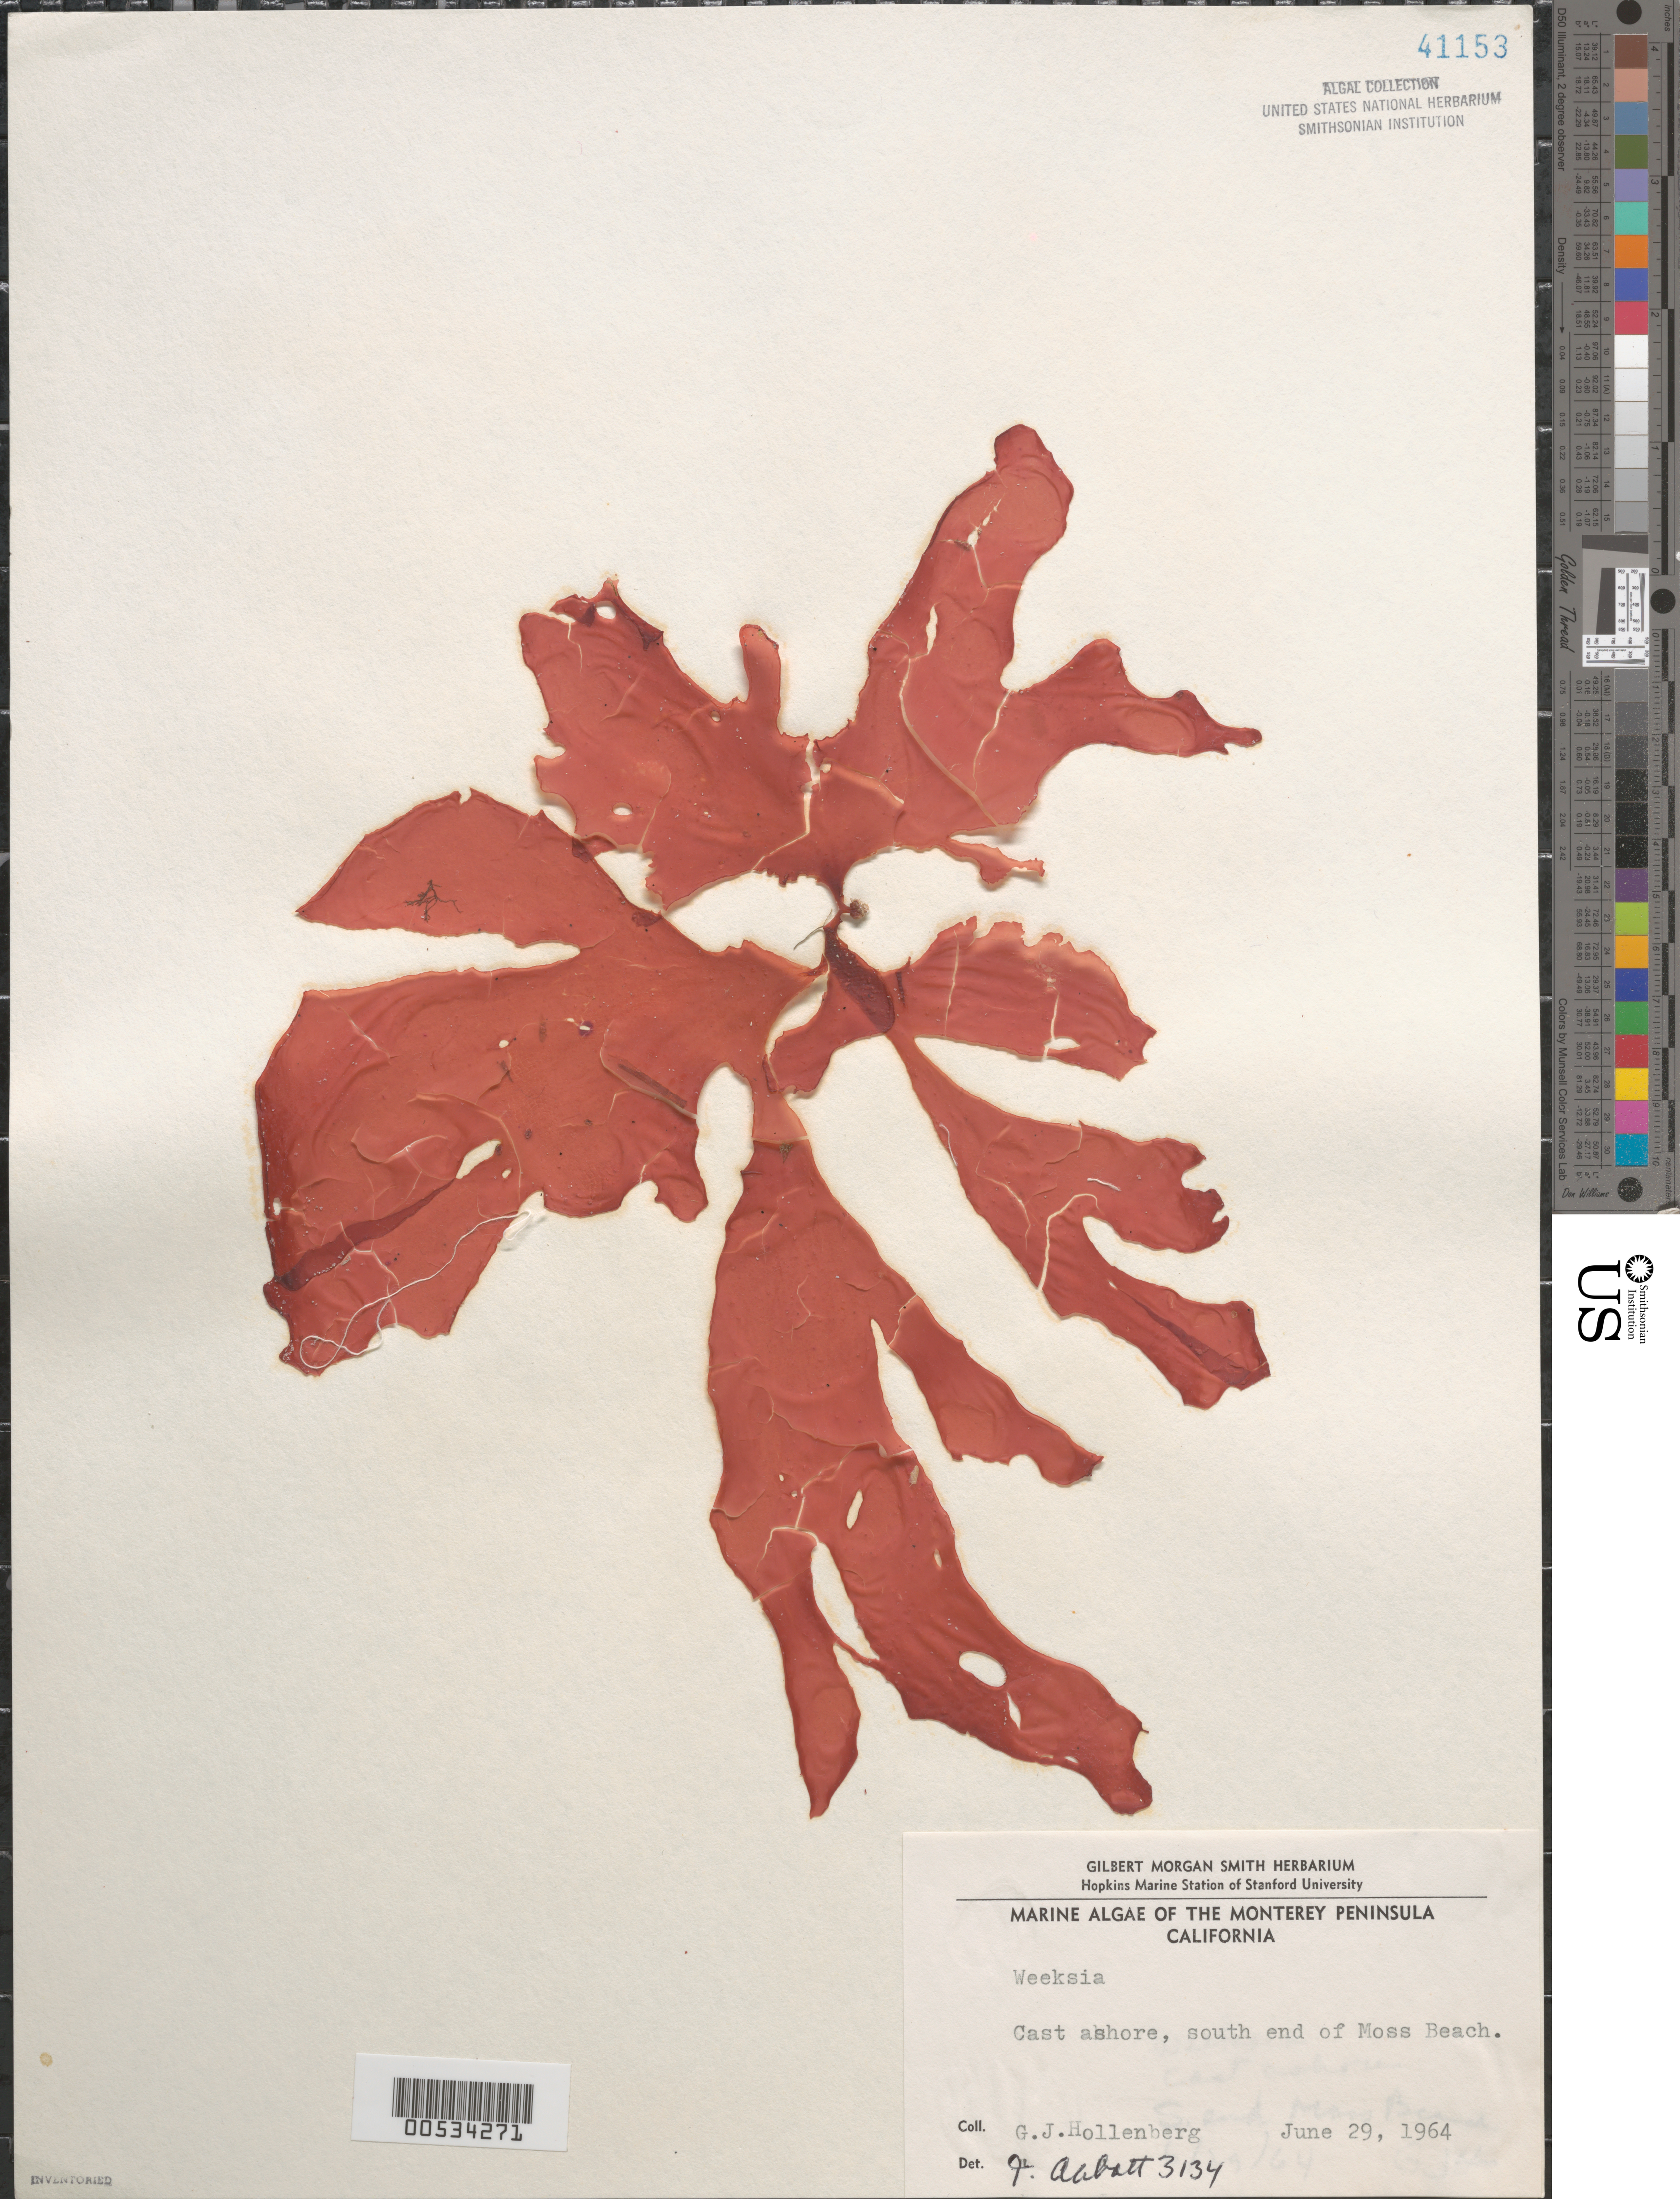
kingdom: Plantae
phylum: Rhodophyta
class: Florideophyceae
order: Gigartinales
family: Dumontiaceae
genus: Weeksia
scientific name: Weeksia sp.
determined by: Abbott, Isabella A.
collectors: G. Hollenberg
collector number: IAA 3134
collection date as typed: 29 Jun 1964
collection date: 1964-06-29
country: United States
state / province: California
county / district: Monterey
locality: Moss Beach, Monterey Peninsula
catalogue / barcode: US 41153